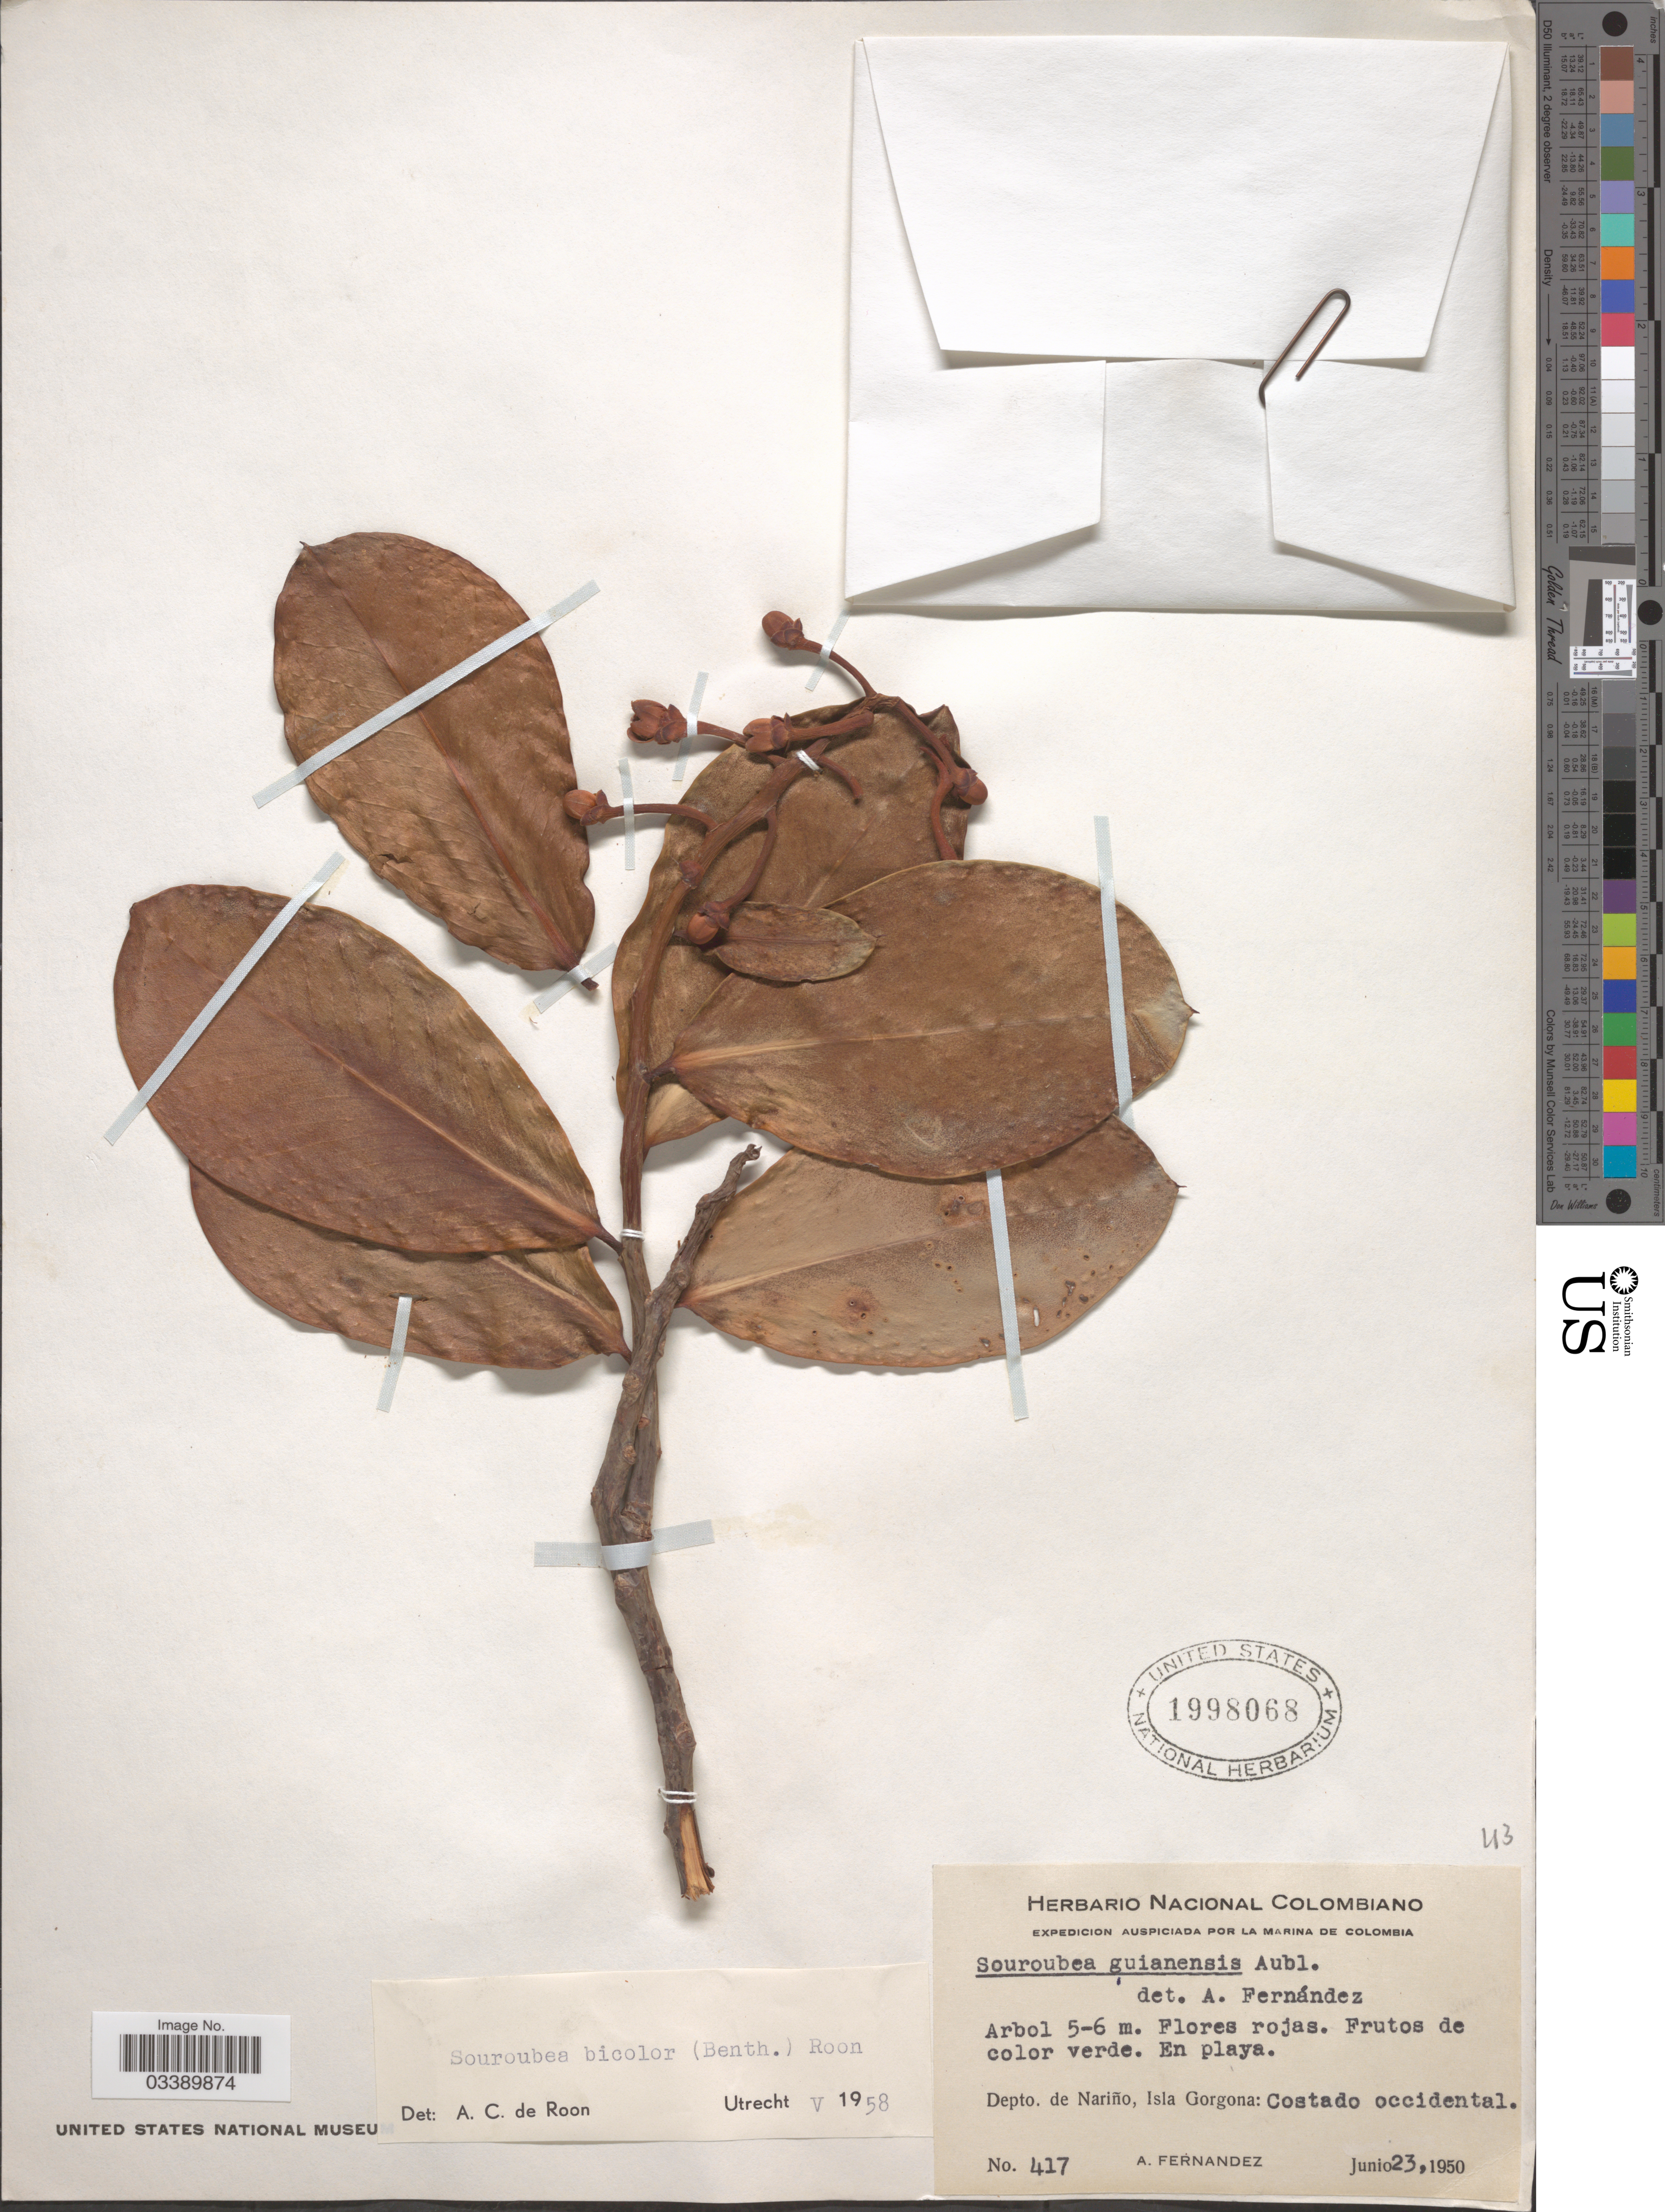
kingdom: Plantae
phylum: Tracheophyta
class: Magnoliopsida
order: Ericales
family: Marcgraviaceae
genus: Souroubea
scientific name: Souroubea bicolor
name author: (Benth.) de Roon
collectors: A. Fernandez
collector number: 417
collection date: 1950-06-23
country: Colombia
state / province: Nariño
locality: En playa. Depto. de Nariño, Isla Gorgona: Costado occidental.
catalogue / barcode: US 1998068